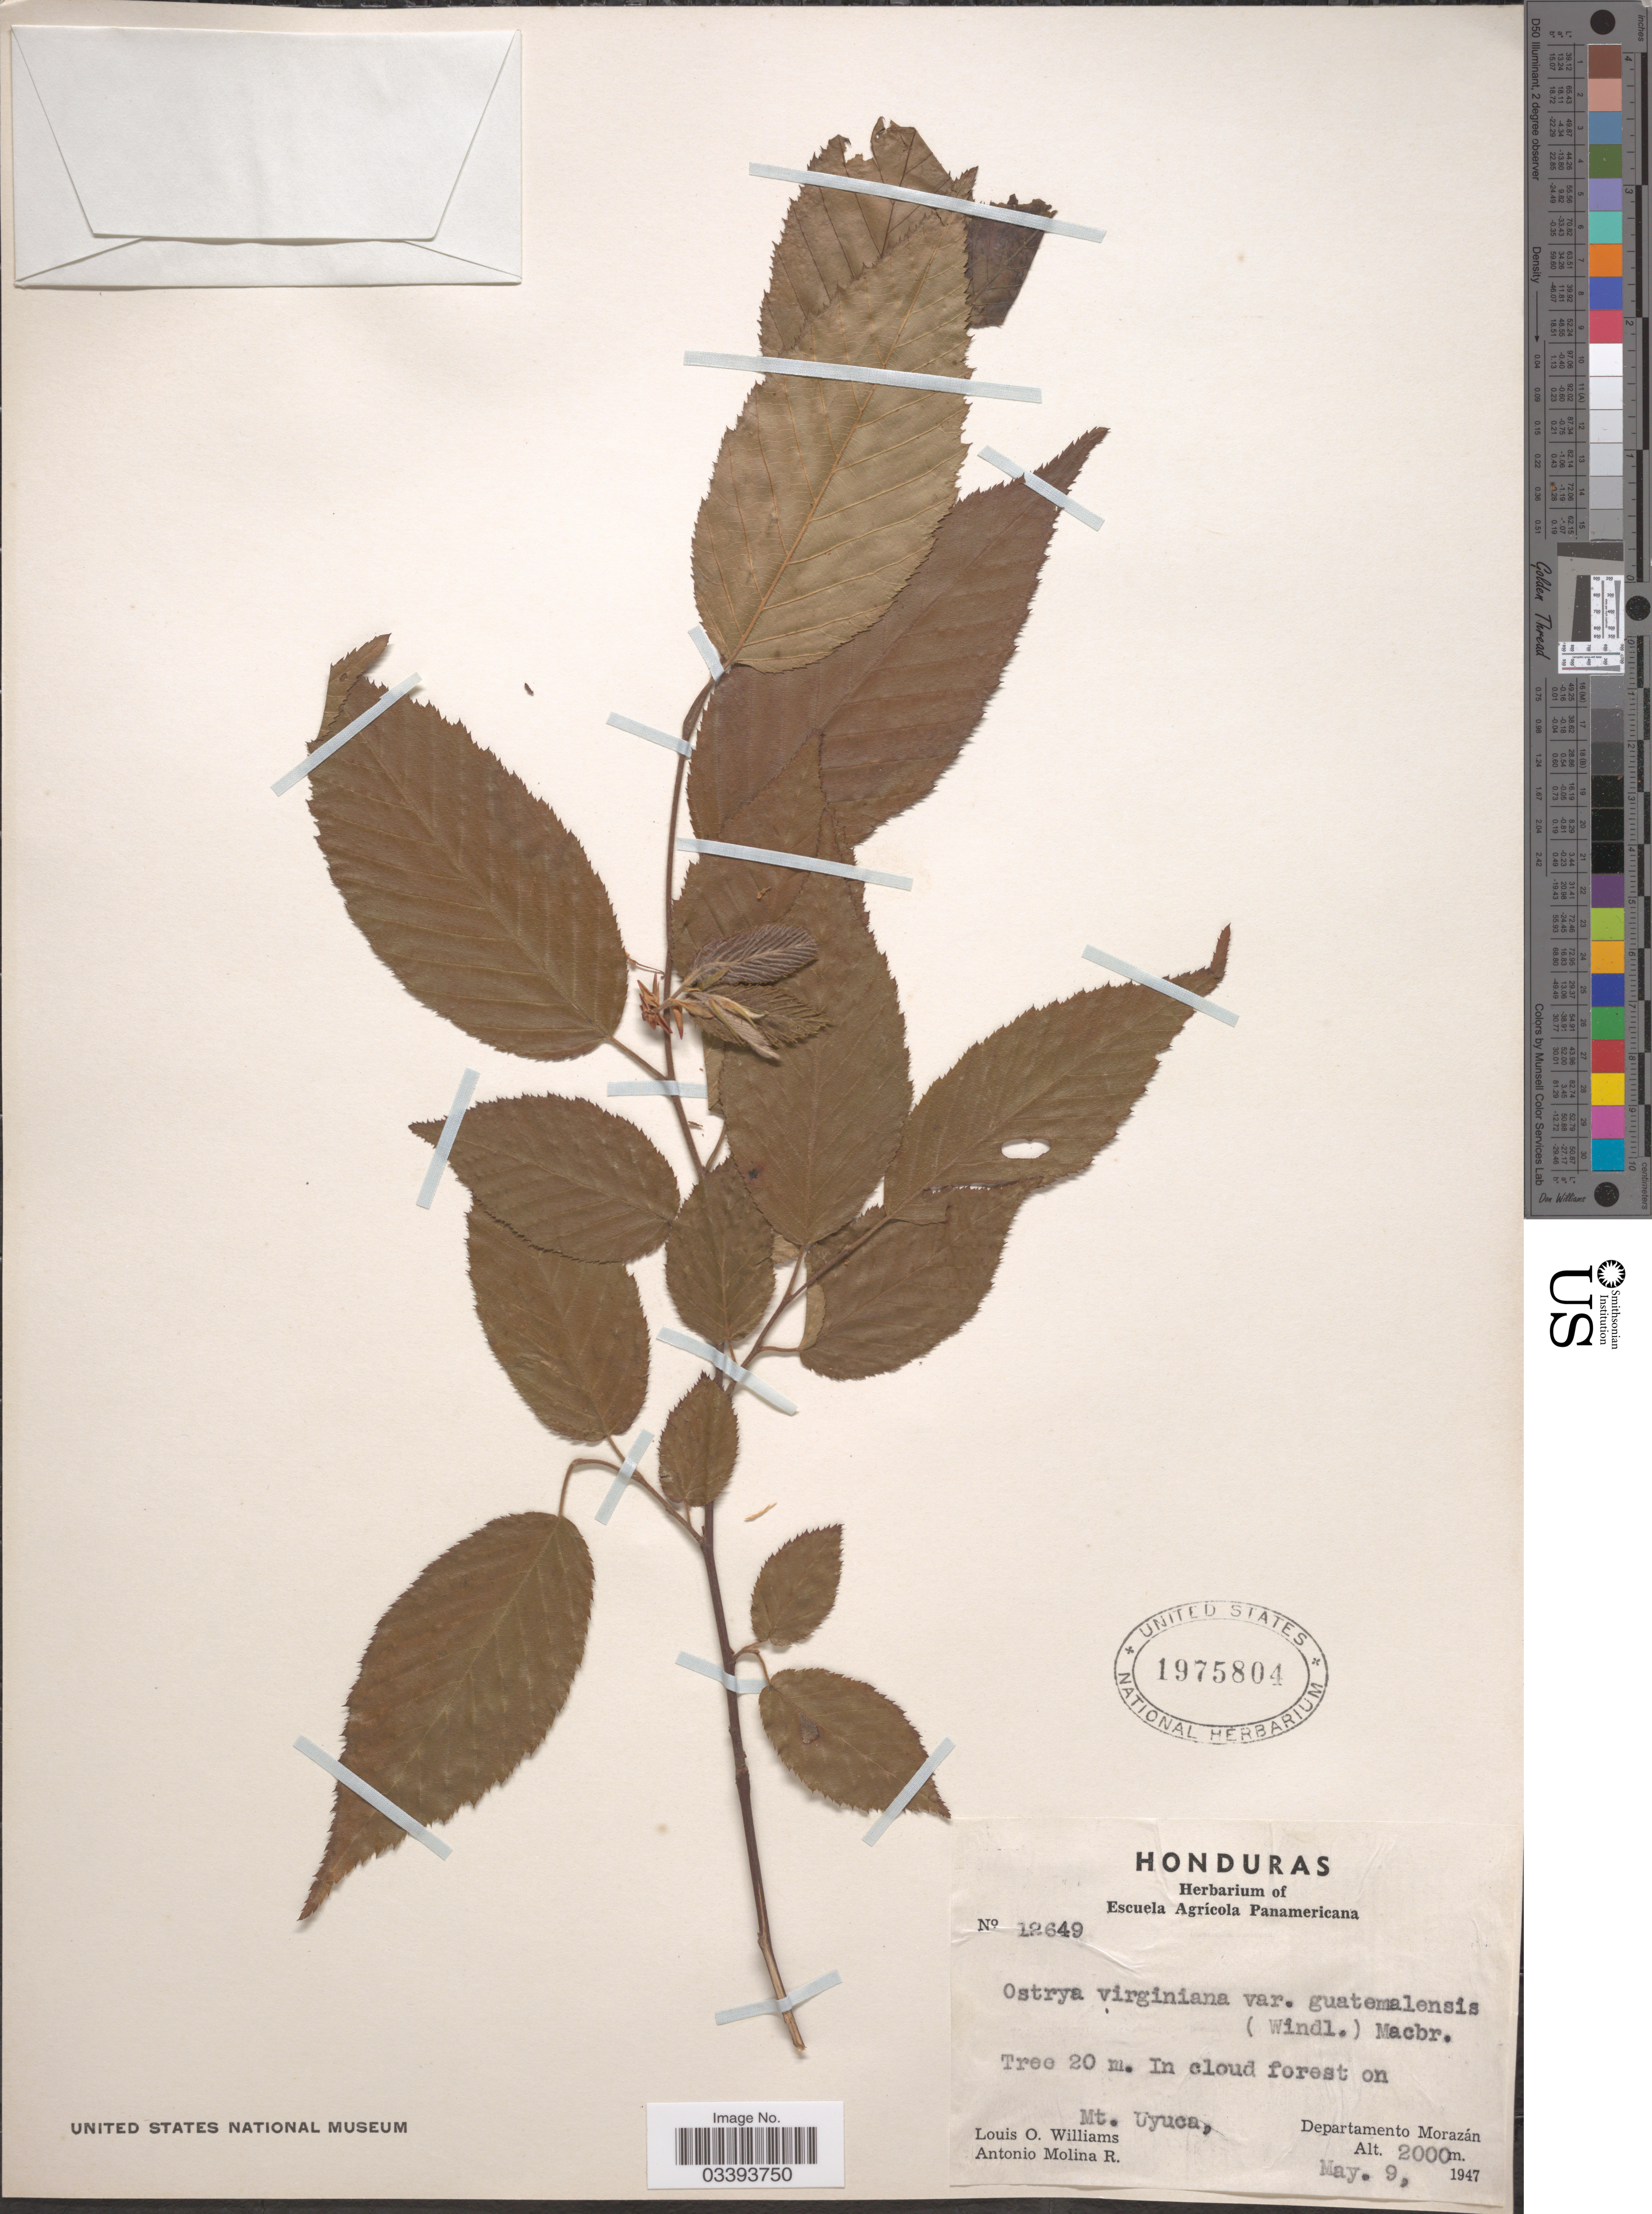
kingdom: Plantae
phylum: Tracheophyta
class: Magnoliopsida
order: Fagales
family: Betulaceae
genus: Ostrya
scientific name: Ostrya guatemalensis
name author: (H.J.P. Winkl.) Rose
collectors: L. O. Williams & A. Molina R.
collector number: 12649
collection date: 1947-05-09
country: Honduras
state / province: Fco. Morazán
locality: On Mt. Uyuca, Departmento Morazán.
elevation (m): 2000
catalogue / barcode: US 1975804